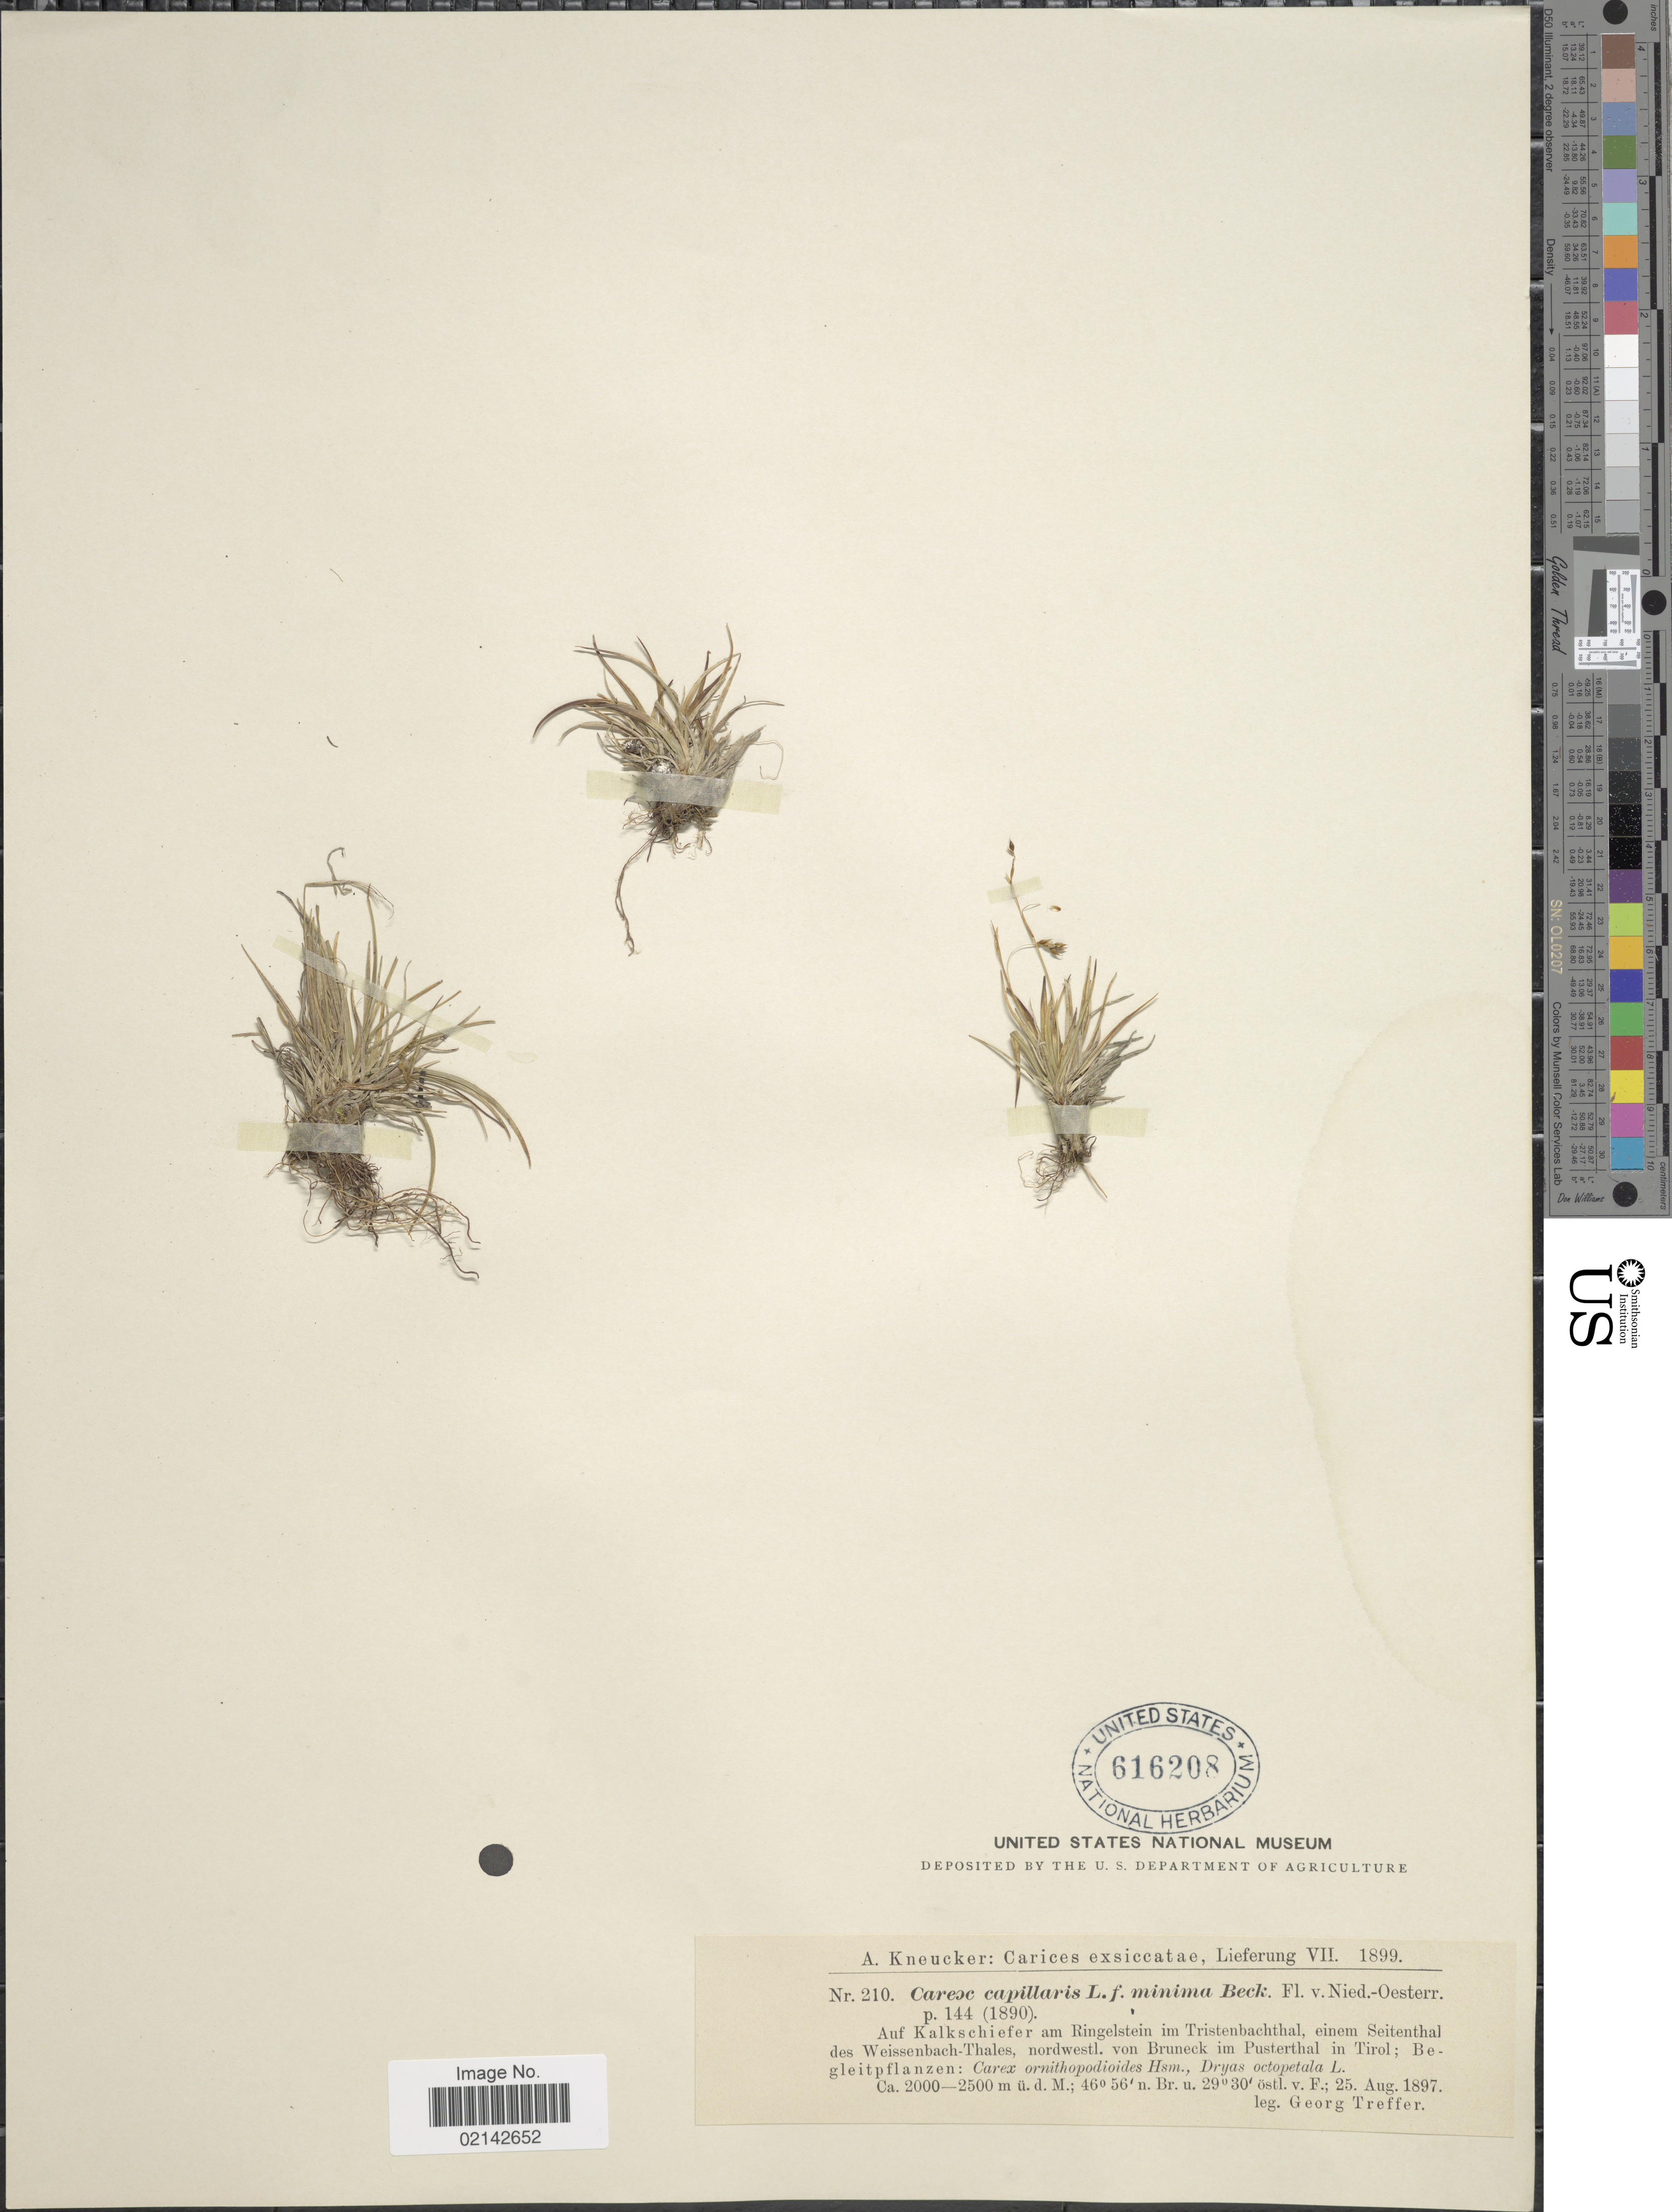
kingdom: Plantae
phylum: Tracheophyta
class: Liliopsida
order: Poales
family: Cyperaceae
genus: Carex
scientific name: Carex capillaris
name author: L.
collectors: G. Treffer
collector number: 210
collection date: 1897-08-25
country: Austria / Italy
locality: Auf Kalkschiefer am Ringelstein im Tristenbachtal, einem Seitenthal des Weissenbach-Thales, nordwestl. von Bruneck im Pusterthal in Tirol.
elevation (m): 2000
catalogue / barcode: US 616208